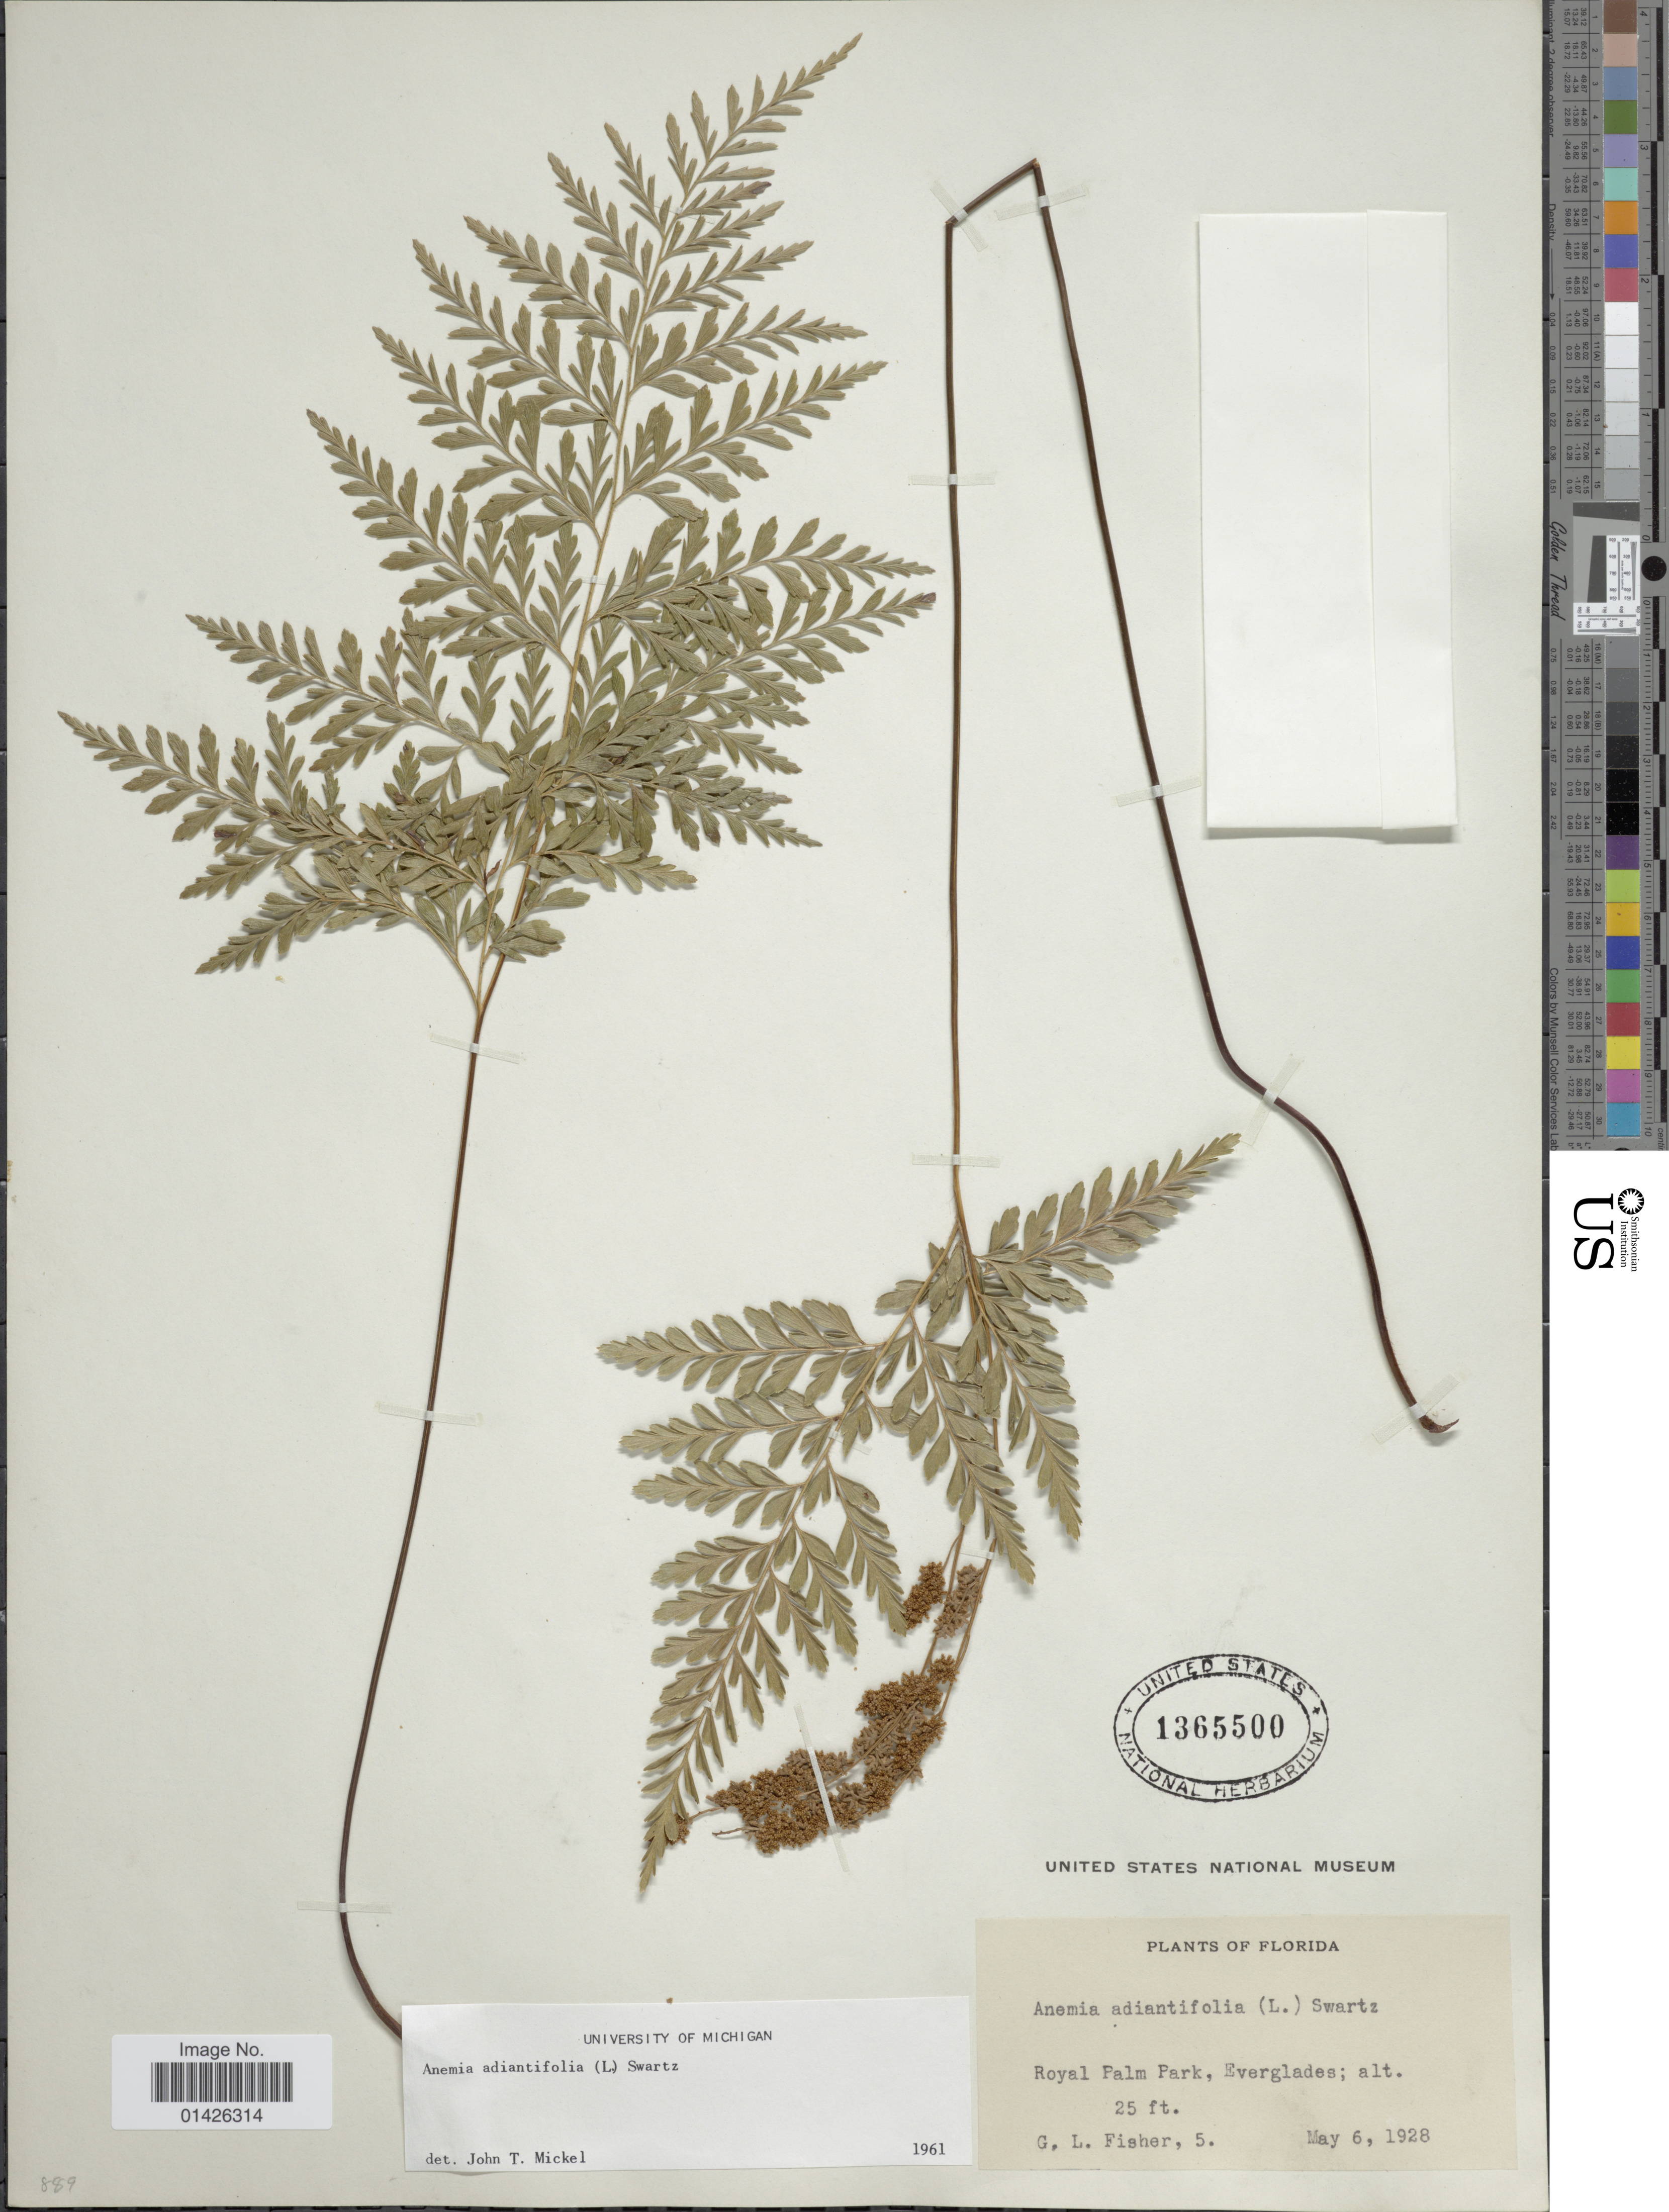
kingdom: Plantae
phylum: Tracheophyta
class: Polypodiopsida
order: Schizaeales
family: Anemiaceae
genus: Anemia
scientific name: Anemia adiantifolia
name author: (L.) Sw.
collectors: G. L. Fisher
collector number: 5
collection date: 1928-05-06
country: United States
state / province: Florida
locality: Royal Palm Park, Everglades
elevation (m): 8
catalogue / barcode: US 1365500